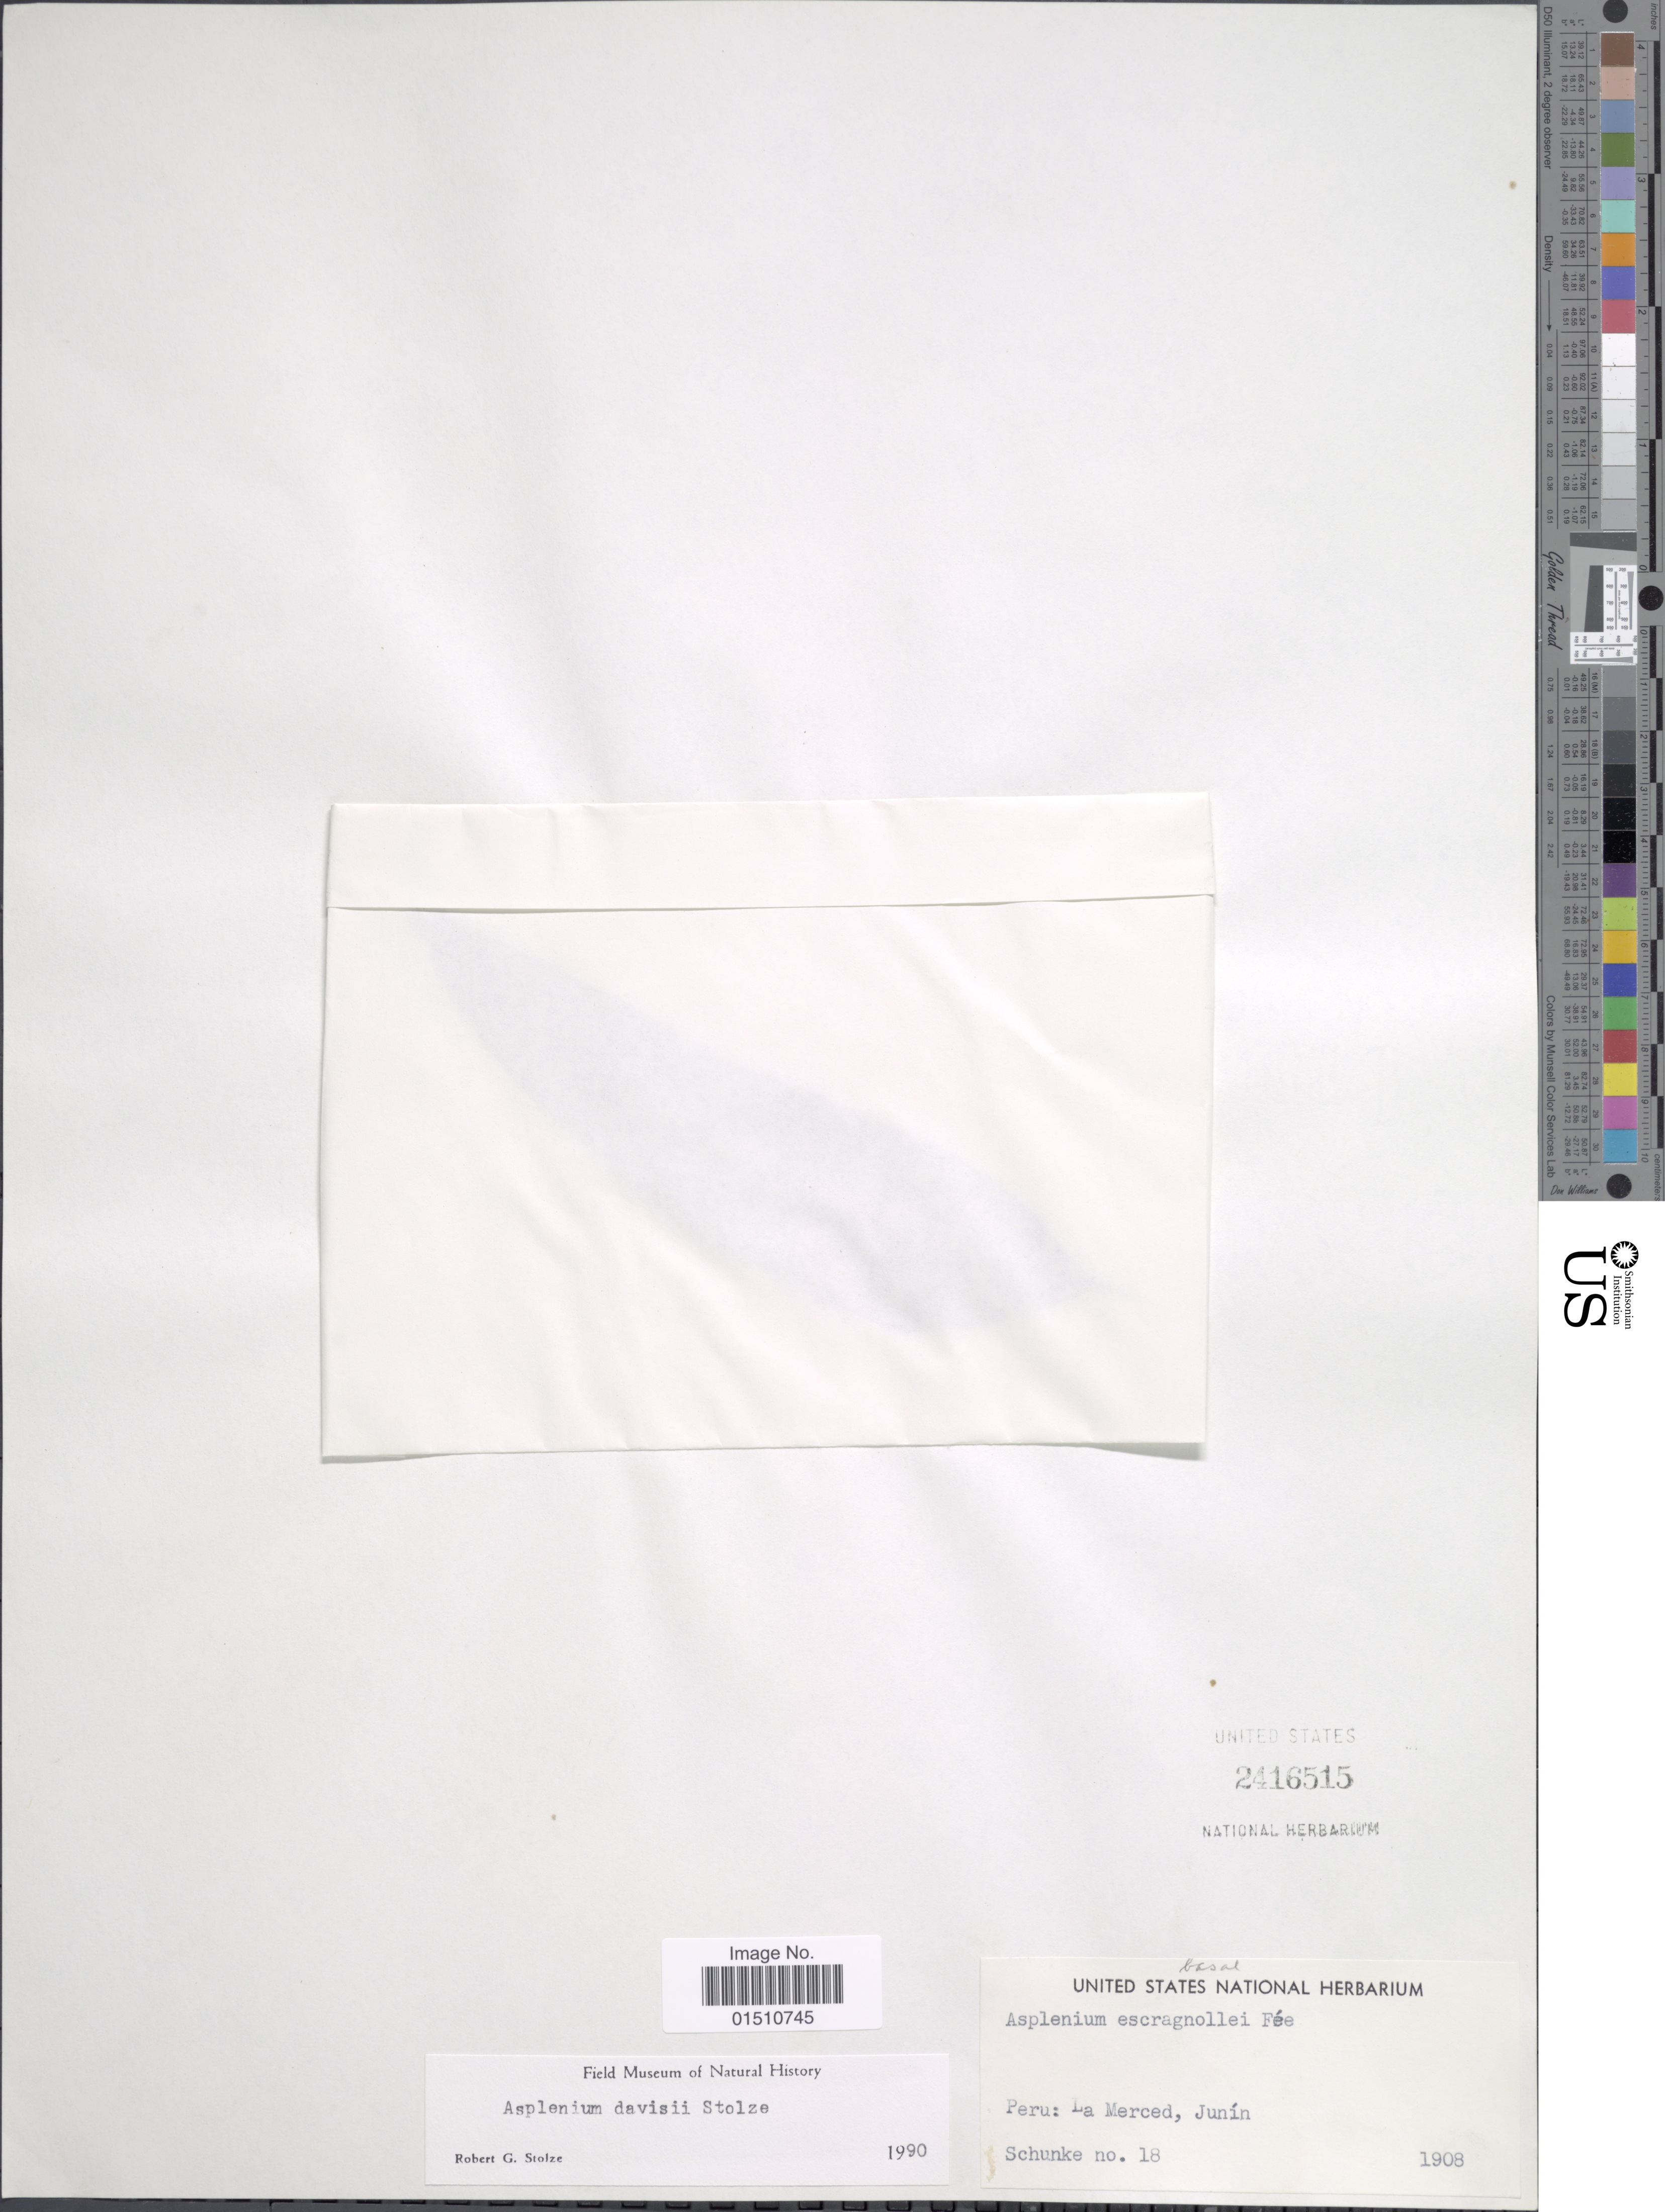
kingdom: Plantae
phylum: Tracheophyta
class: Polypodiopsida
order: Polypodiales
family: Aspleniaceae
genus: Asplenium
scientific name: Asplenium davisii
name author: Stolze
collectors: Schunke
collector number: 18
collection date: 1908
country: Peru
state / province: Junín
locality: Peru: La Merced, Junin.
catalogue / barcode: US 2416515